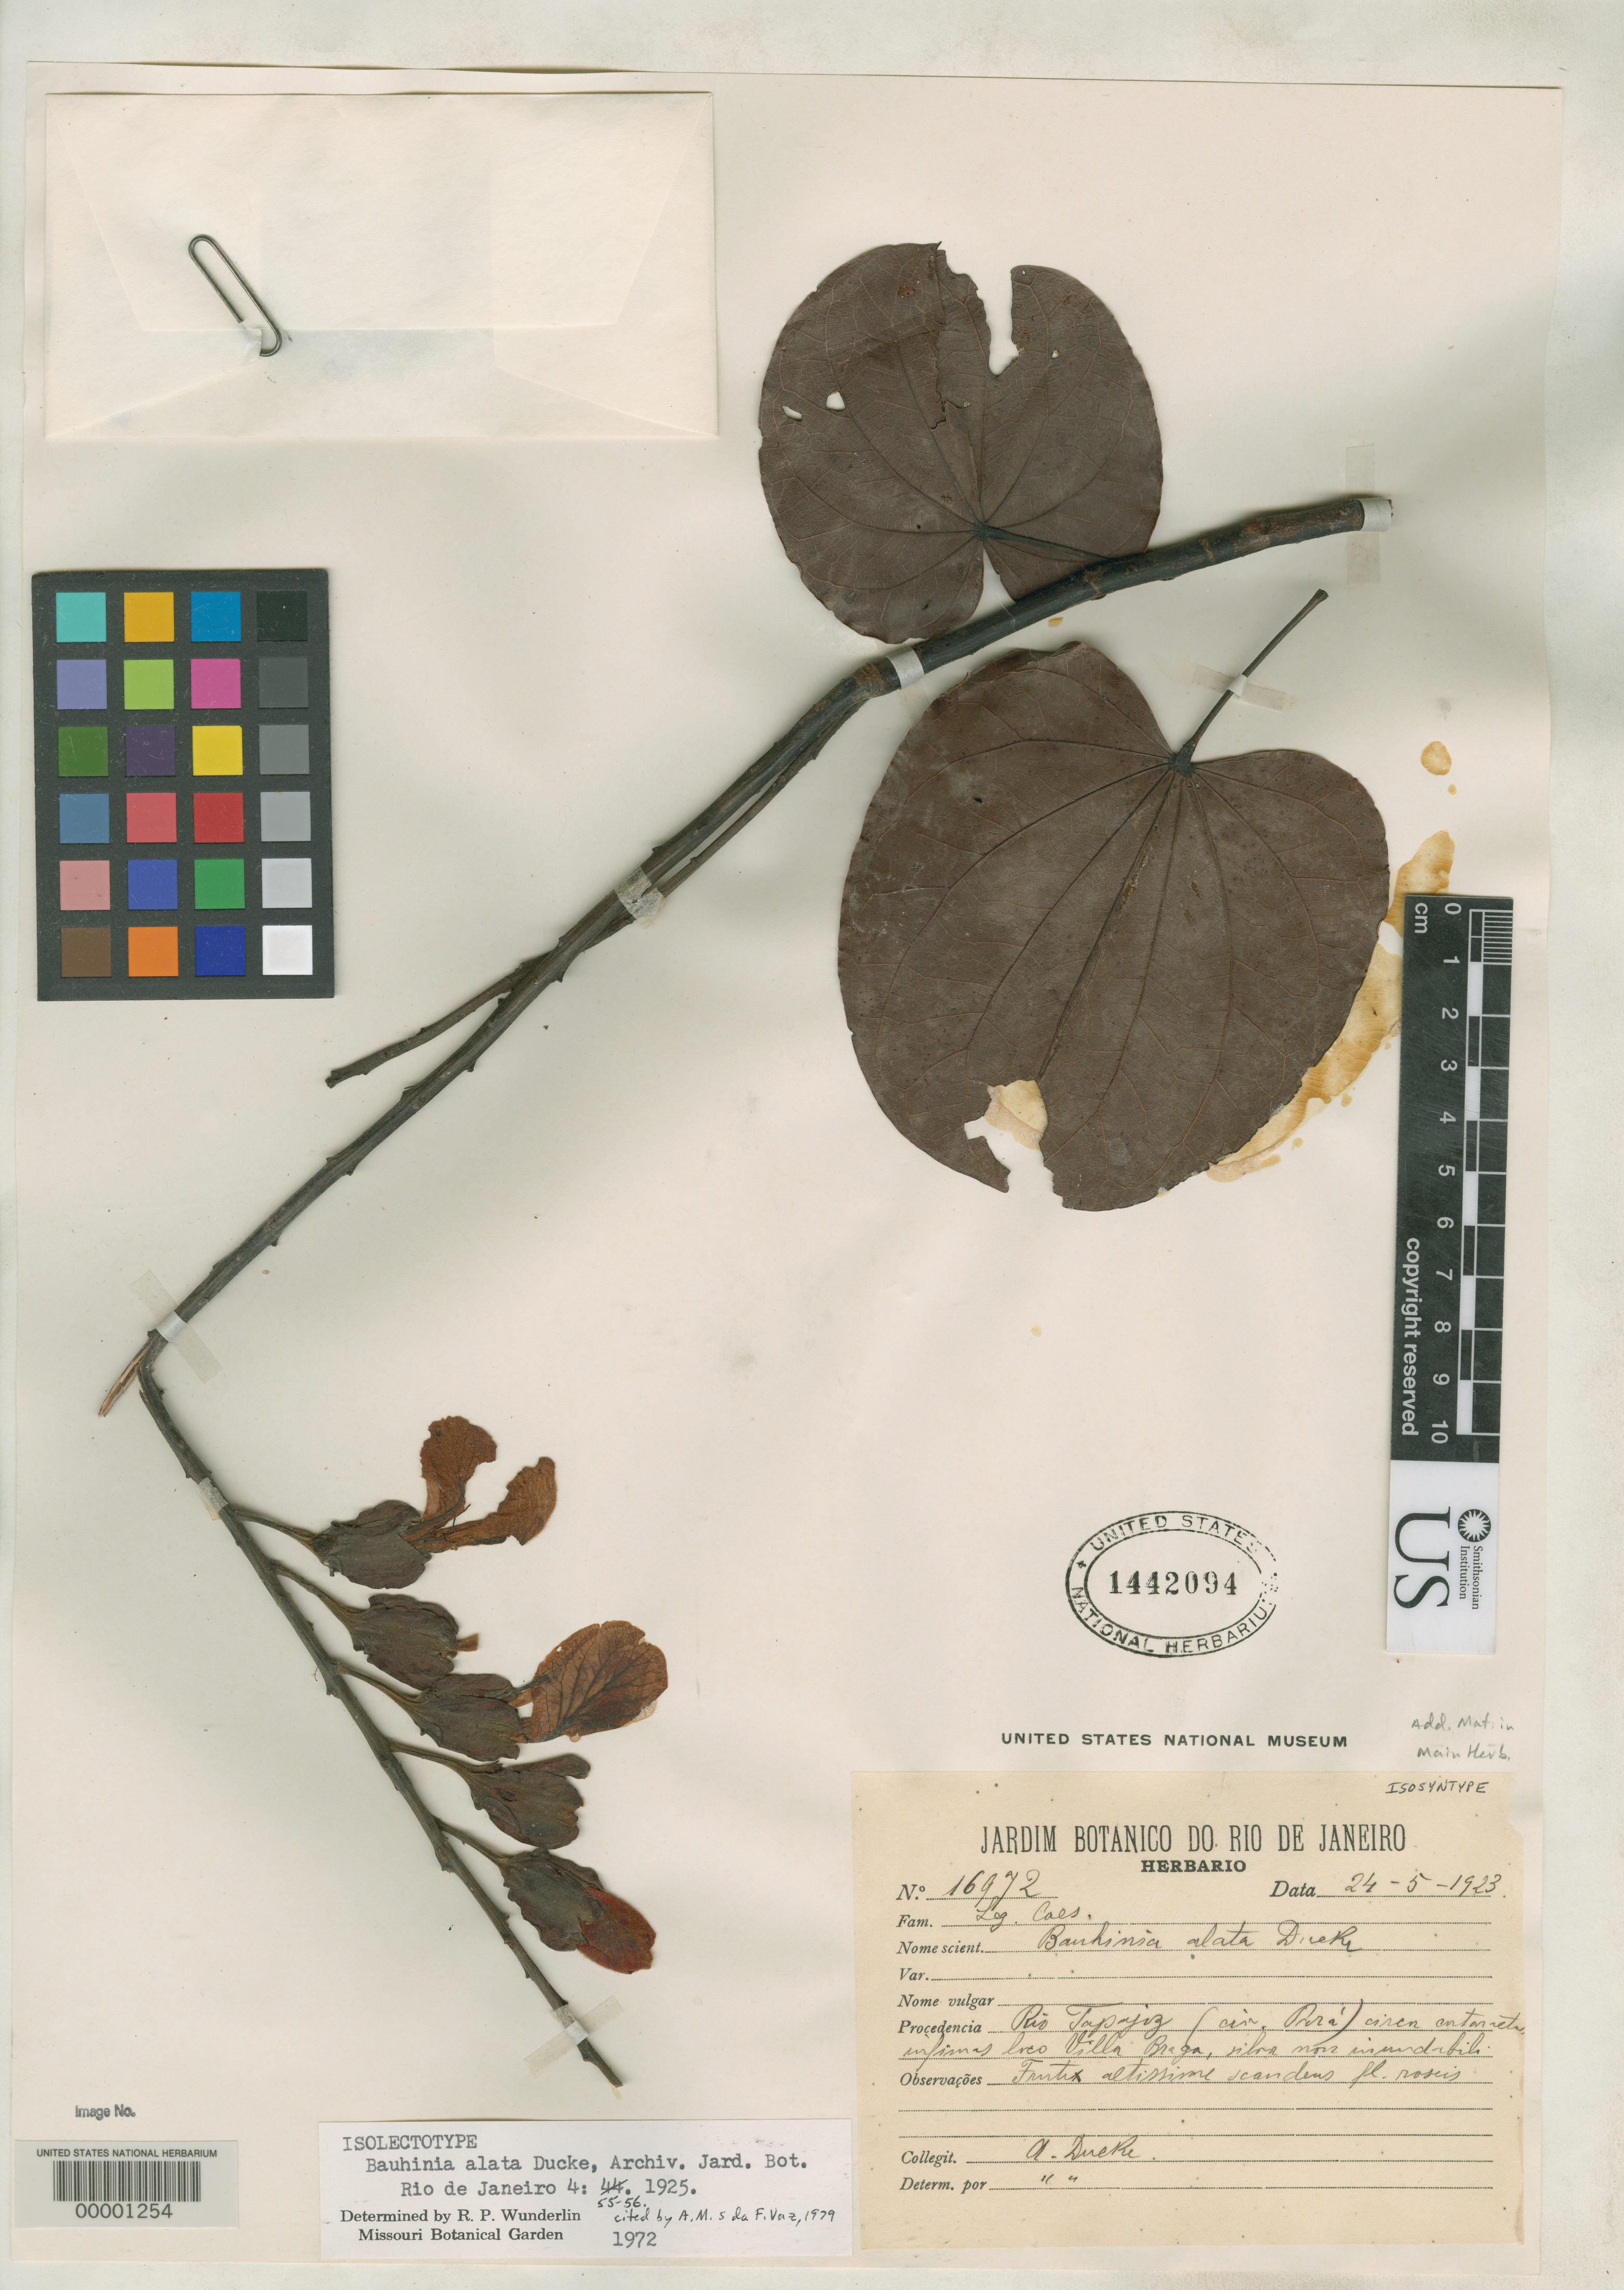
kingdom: Plantae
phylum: Tracheophyta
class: Magnoliopsida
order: Fabales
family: Fabaceae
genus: Bauhinia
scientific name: Bauhinia alata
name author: Ducke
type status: Isolectotype; Isosyntype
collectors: A. Ducke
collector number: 16972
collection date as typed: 24 May 1923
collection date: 1923-05-24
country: Brazil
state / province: Pará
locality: Rio Tapajoz.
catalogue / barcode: US 1442094